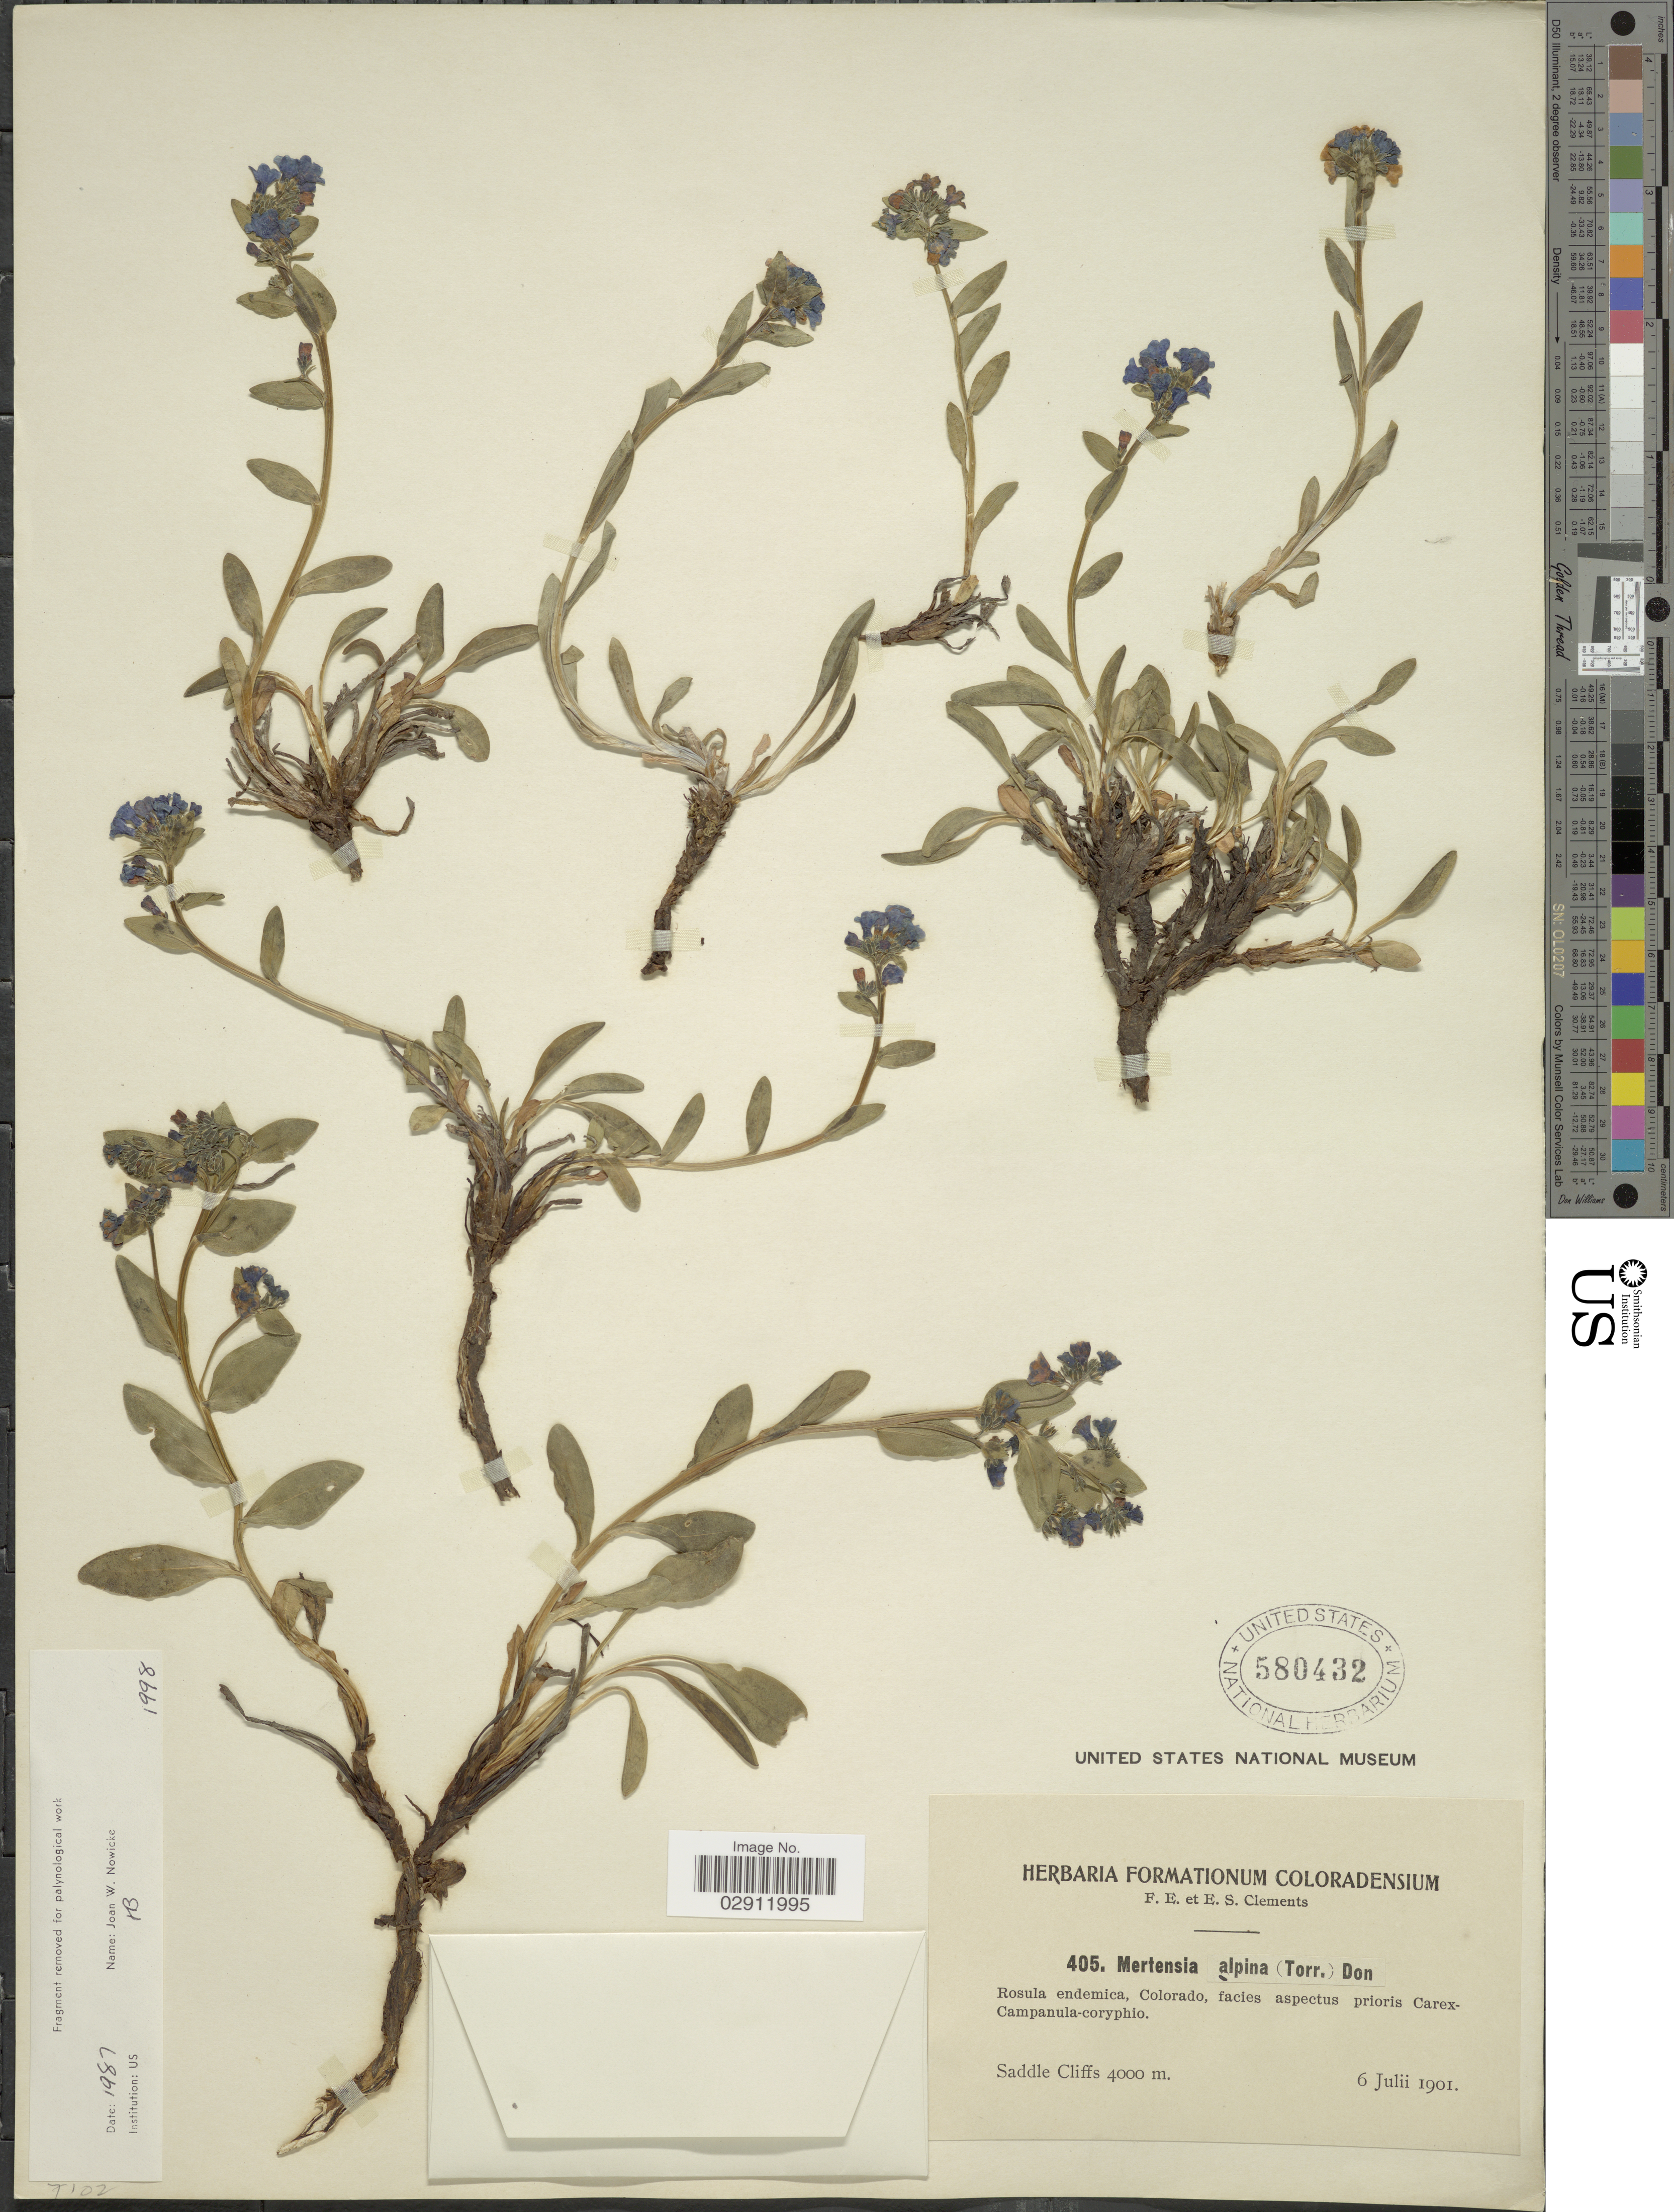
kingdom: Plantae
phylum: Tracheophyta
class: Magnoliopsida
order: Boraginales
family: Boraginaceae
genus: Mertensia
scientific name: Mertensia alpina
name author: (Torr.) G. Don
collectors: F. E. Clements & E. S. Clements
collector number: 405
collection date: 1901-07-06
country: United States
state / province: Colorado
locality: Saddle Cliffs.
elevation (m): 4000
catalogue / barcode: US 580432